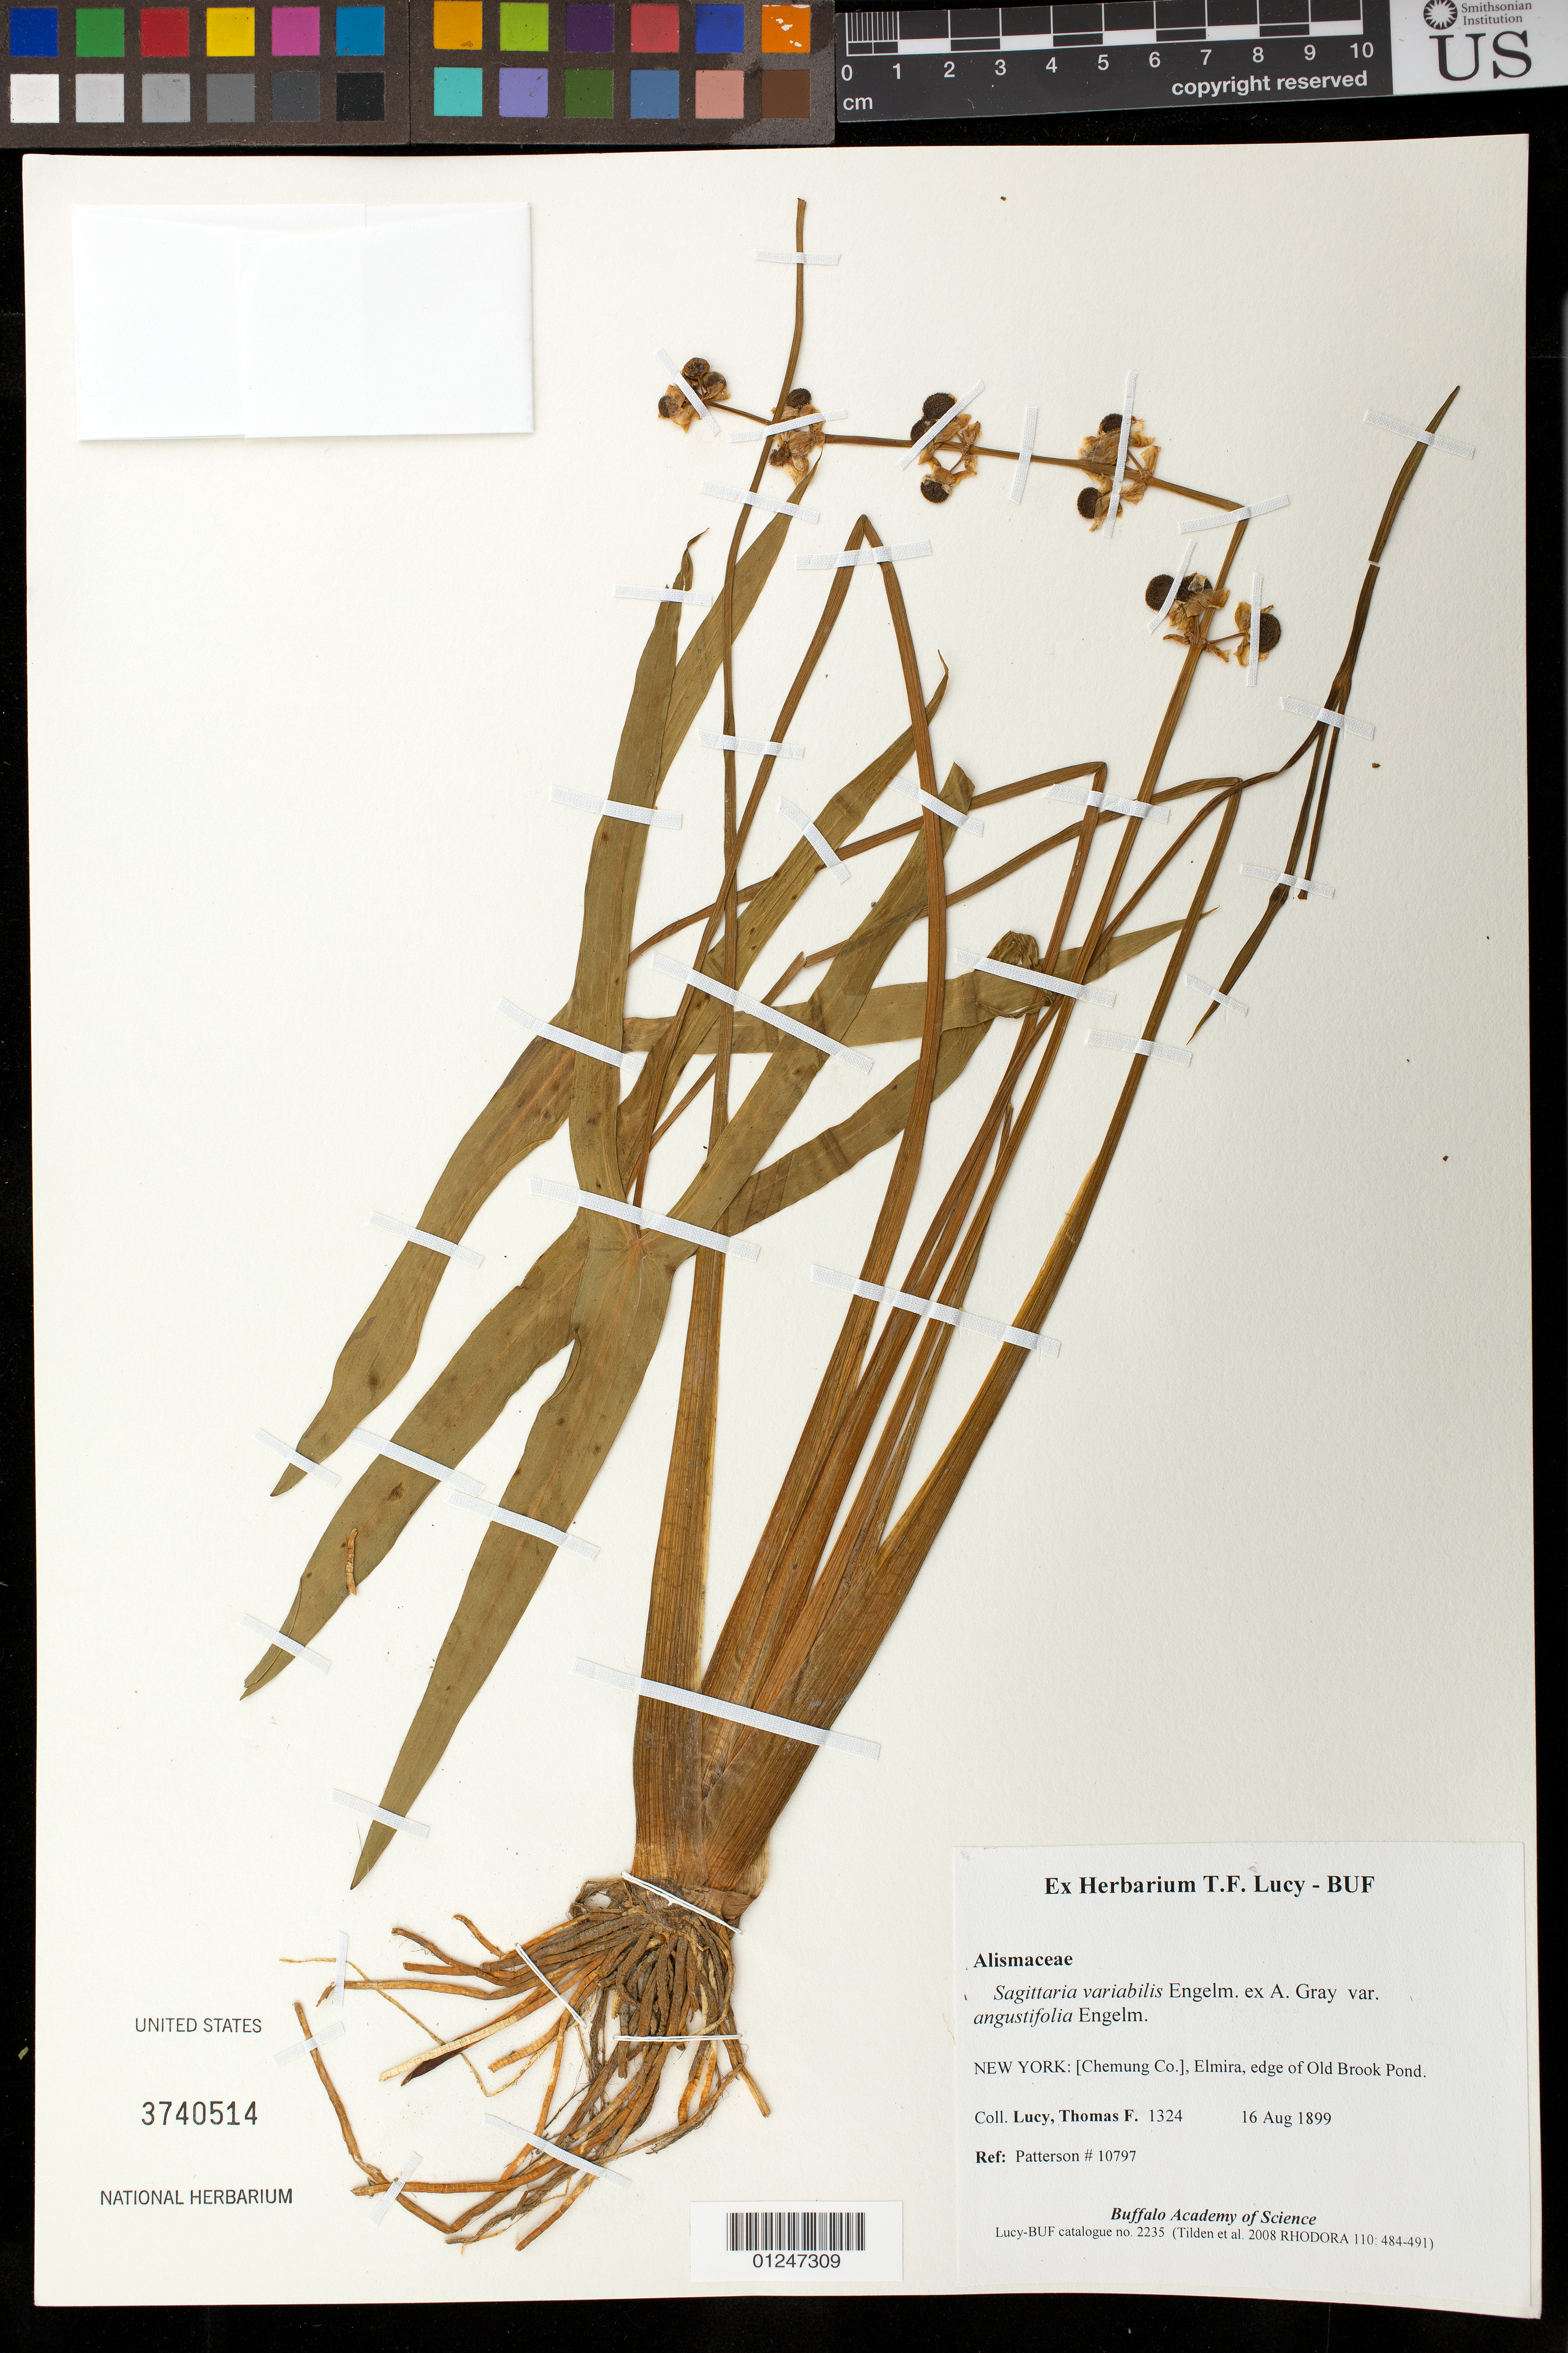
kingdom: Plantae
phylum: Tracheophyta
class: Liliopsida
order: Alismatales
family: Alismataceae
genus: Sagittaria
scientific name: Sagittaria variabilis var. angustifolia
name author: Engelm.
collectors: T. Lucy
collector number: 1324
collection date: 1899-08-16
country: United States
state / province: New York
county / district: Chemung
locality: Elmire, edge of Old Brook Pond.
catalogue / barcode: US 3740514